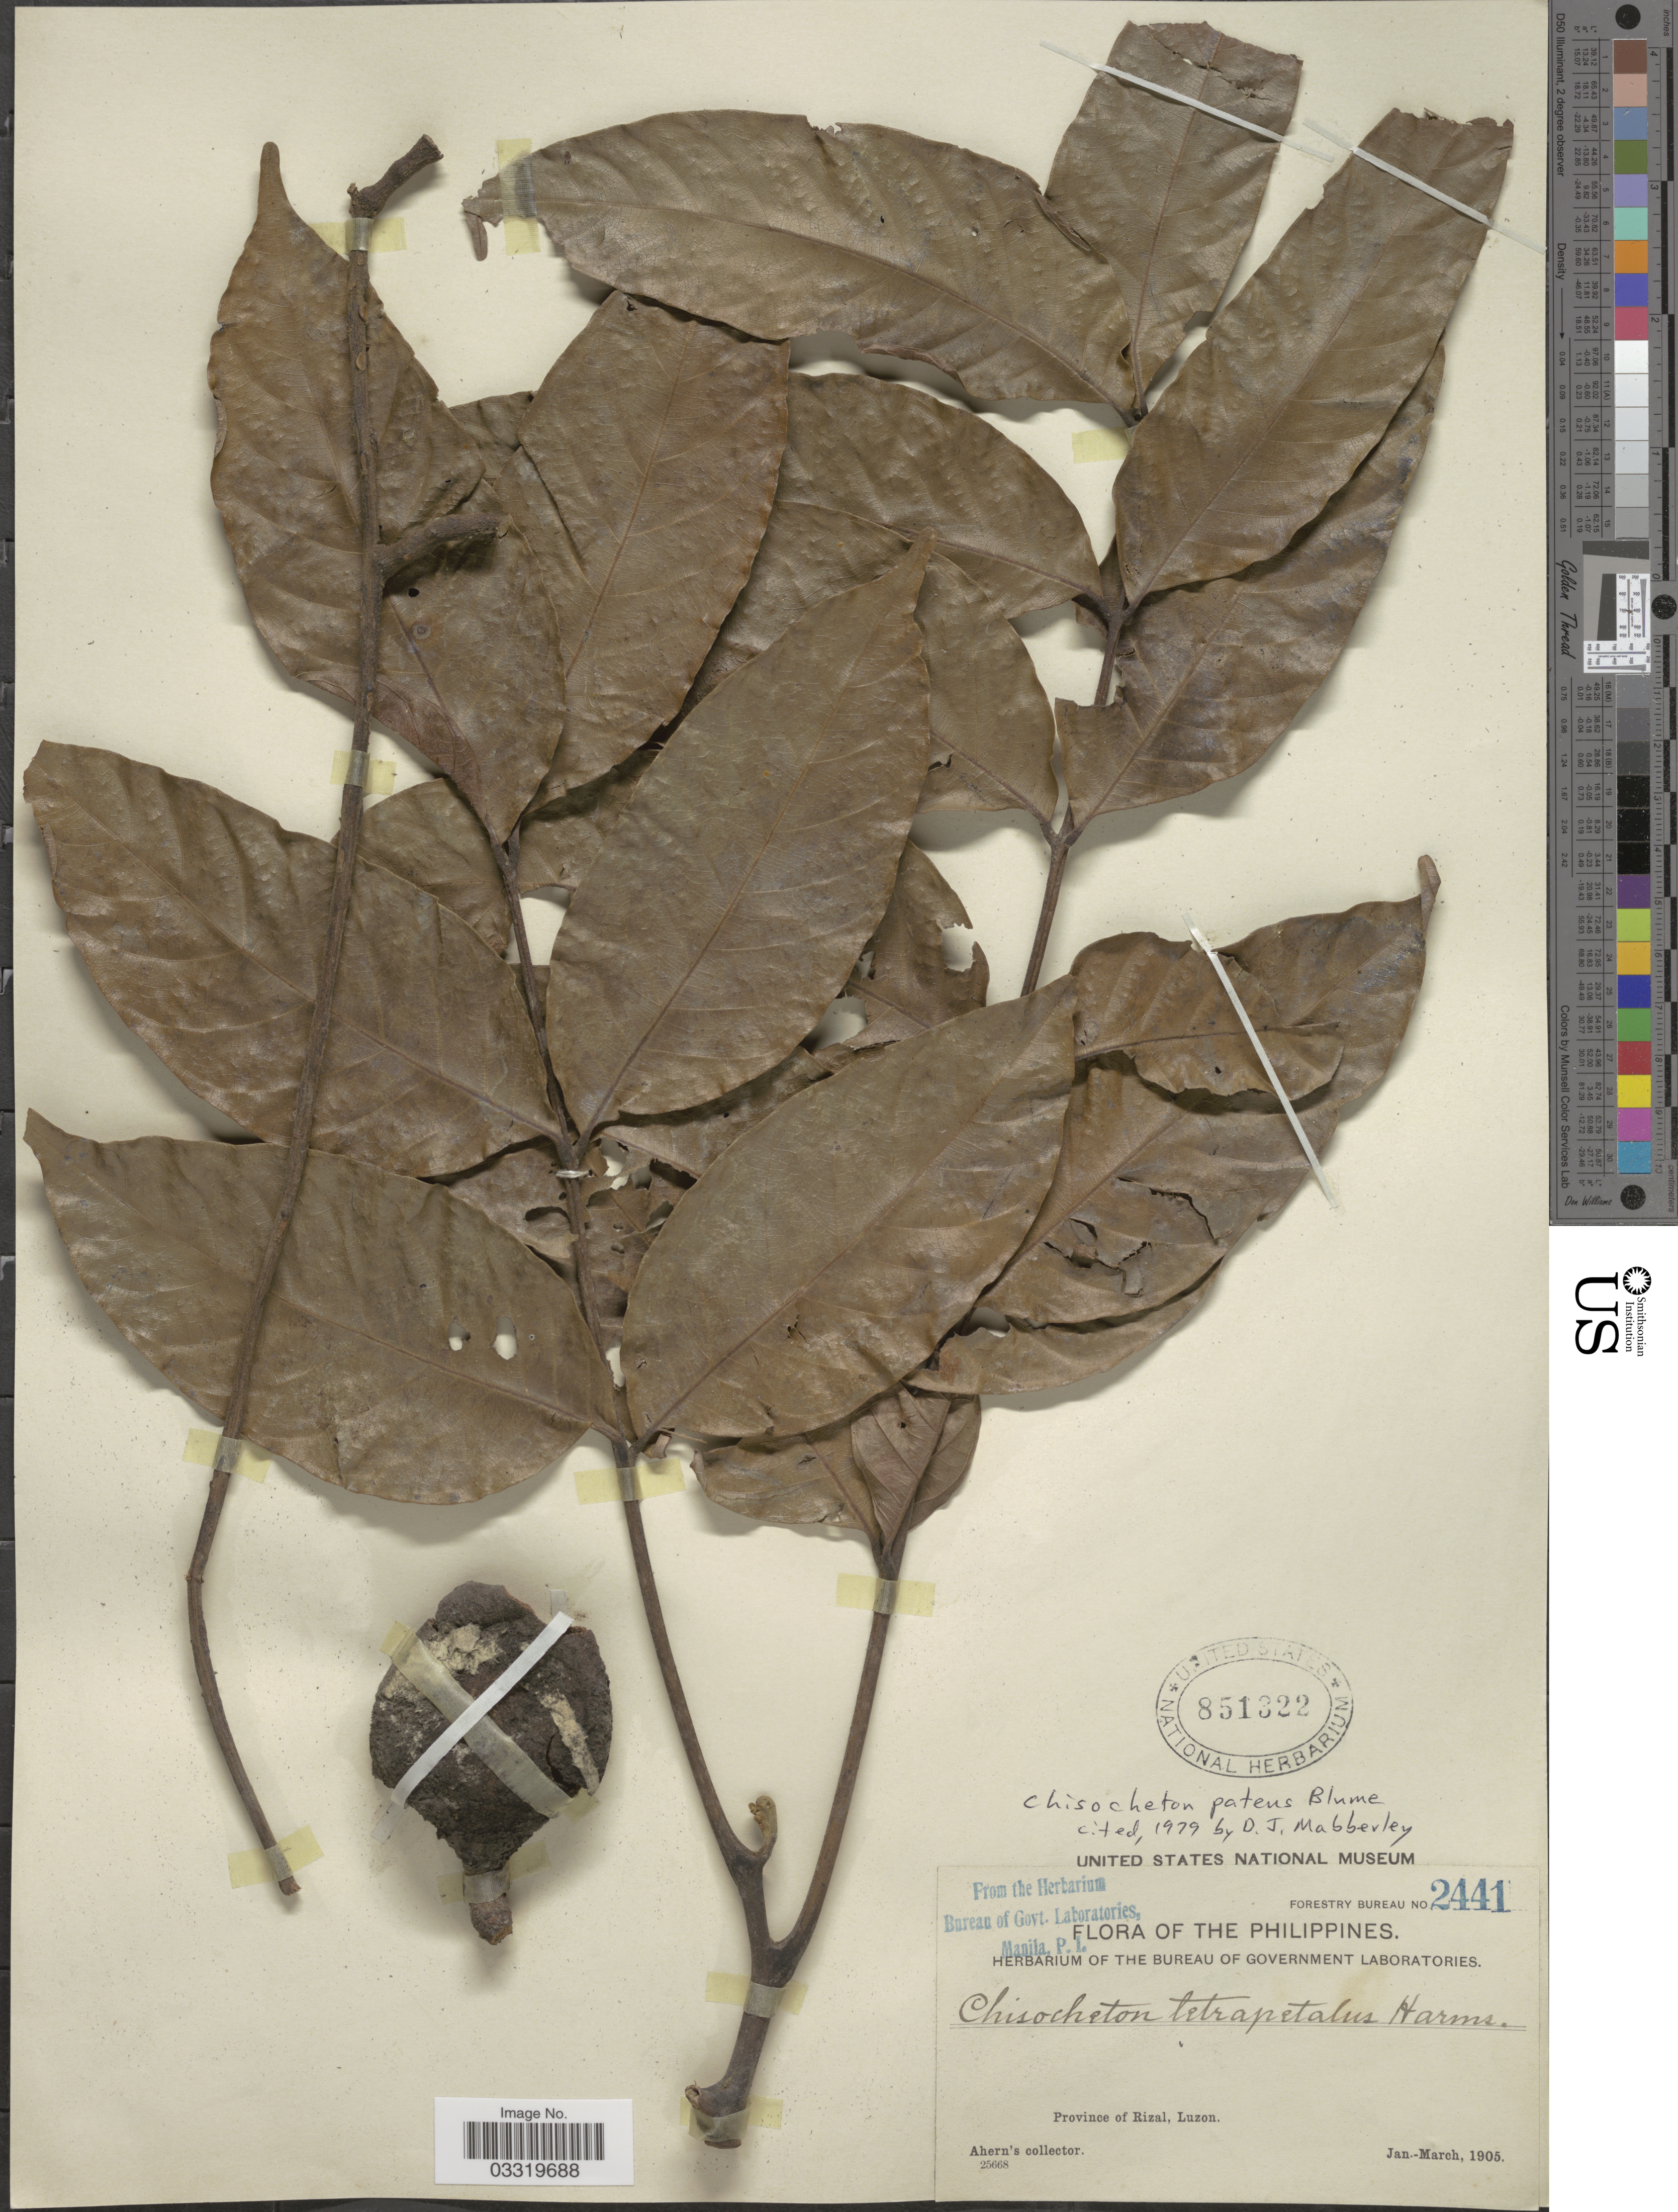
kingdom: Plantae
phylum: Tracheophyta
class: Magnoliopsida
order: Sapindales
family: Meliaceae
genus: Chisocheton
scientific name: Chisocheton patens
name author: Blume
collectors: Ahern's collector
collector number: Forestry Bureau 2441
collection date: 1905-01/1905-03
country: Philippines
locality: Province of Rizal, Luzon.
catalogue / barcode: US 851322